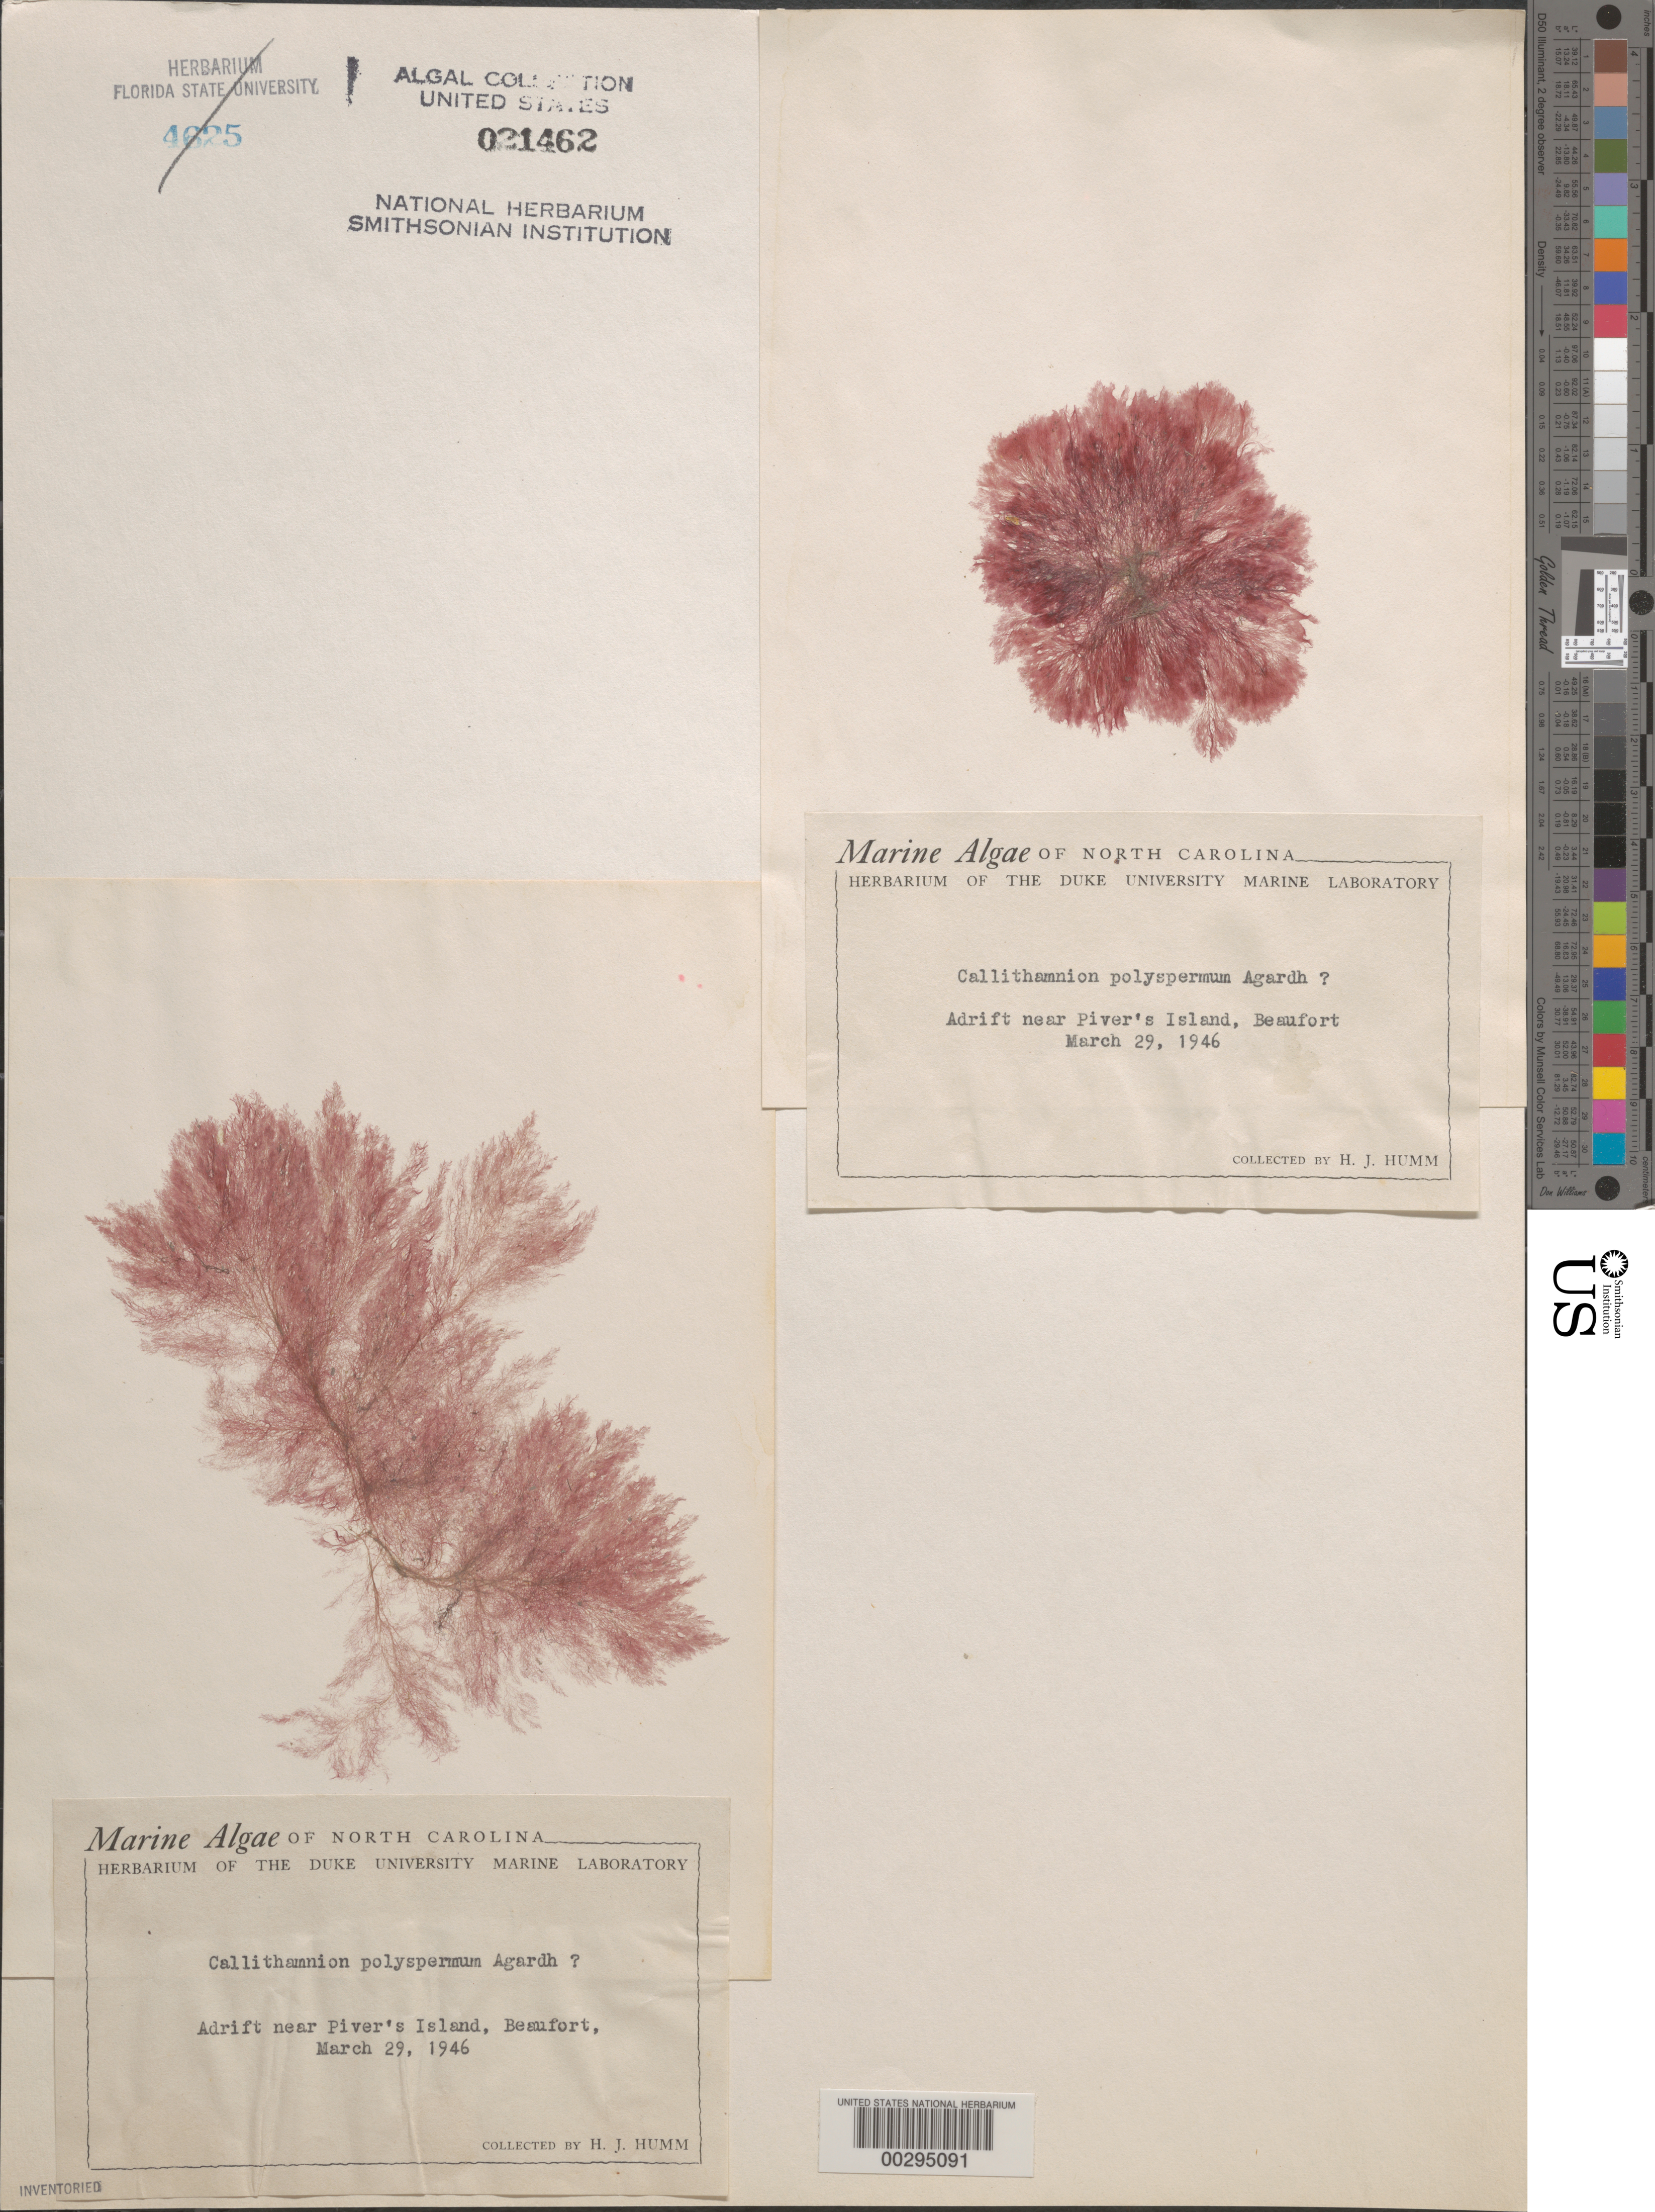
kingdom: Plantae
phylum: Rhodophyta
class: Florideophyceae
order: Ceramiales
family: Callithamniaceae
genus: Aglaothamnion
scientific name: Aglaothamnion hookeri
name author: (Dillwyn) C.A. Maggs & Hommers.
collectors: H. J. Humm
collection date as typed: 29 Mar 1946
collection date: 1946-03-29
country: United States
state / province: North Carolina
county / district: Carteret County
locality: Beaufort, near Piver's Island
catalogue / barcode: US 21462